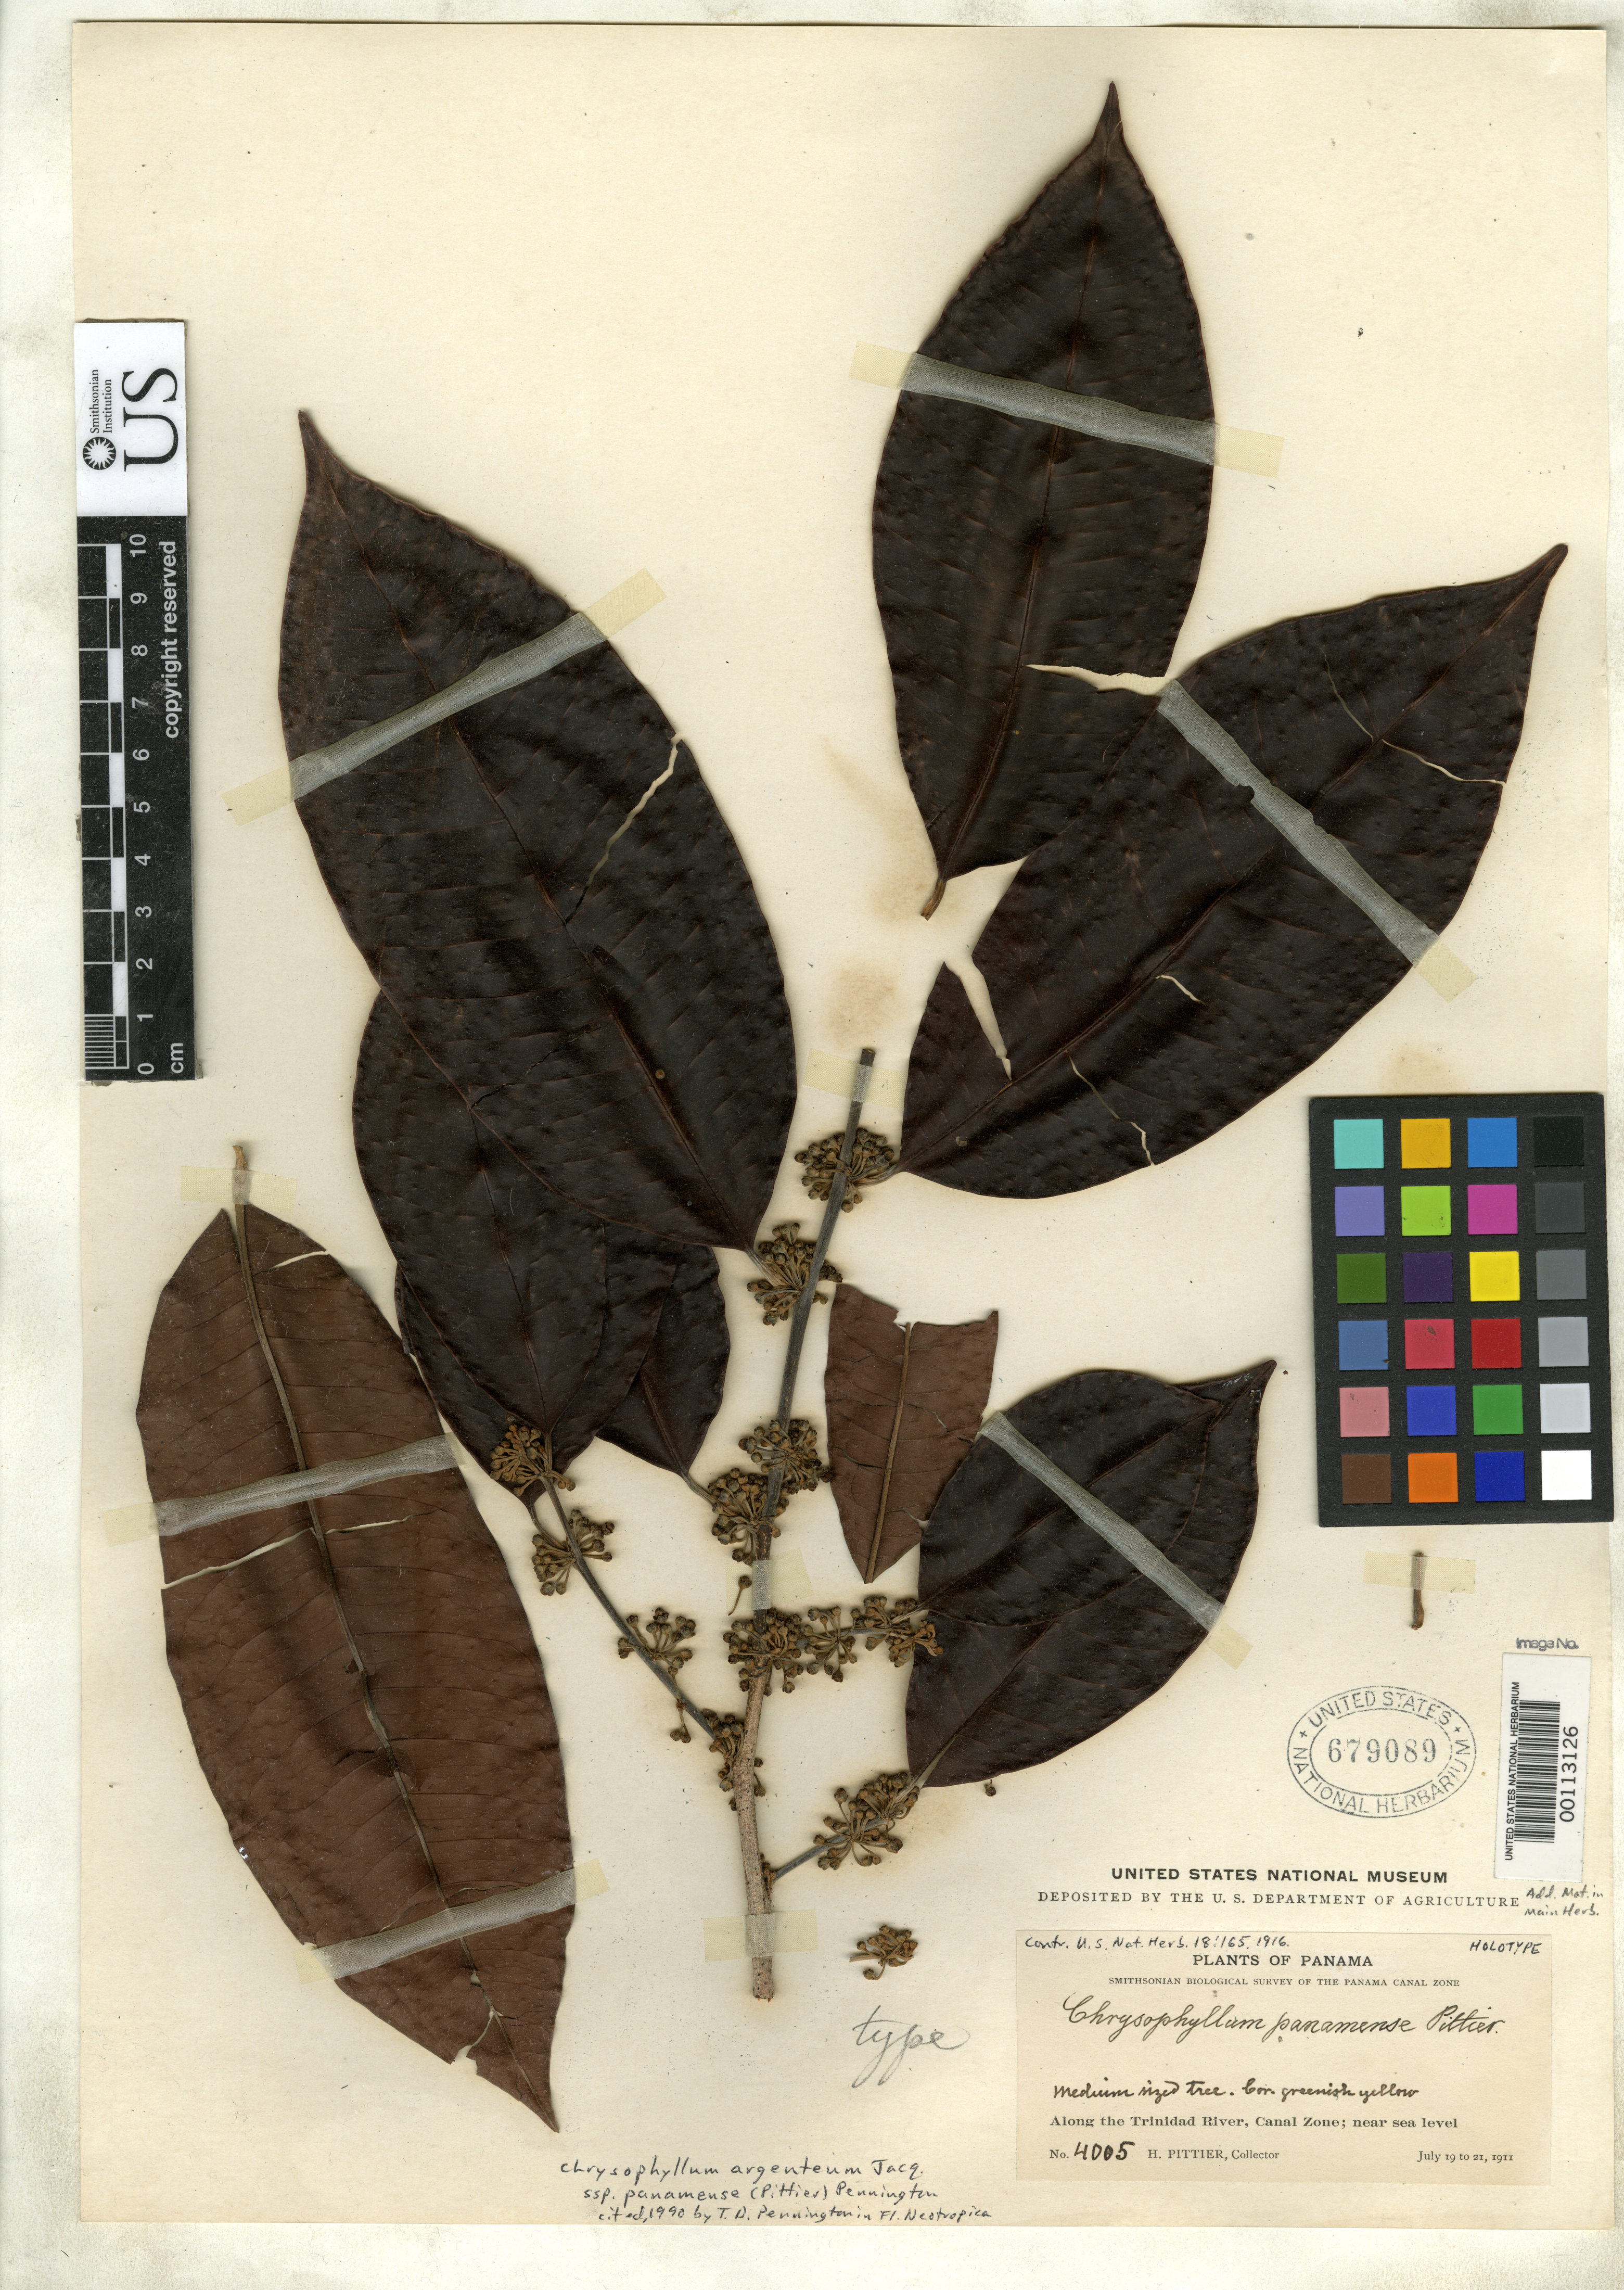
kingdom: Plantae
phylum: Tracheophyta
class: Magnoliopsida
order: Ericales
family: Sapotaceae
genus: Chrysophyllum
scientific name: Chrysophyllum panamense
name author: Pittier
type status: Holotype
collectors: H. F. Pittier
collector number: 4005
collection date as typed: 20 Jul 1911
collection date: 1911-07-20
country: Panama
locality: Along Trinidad River.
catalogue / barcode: US 679089